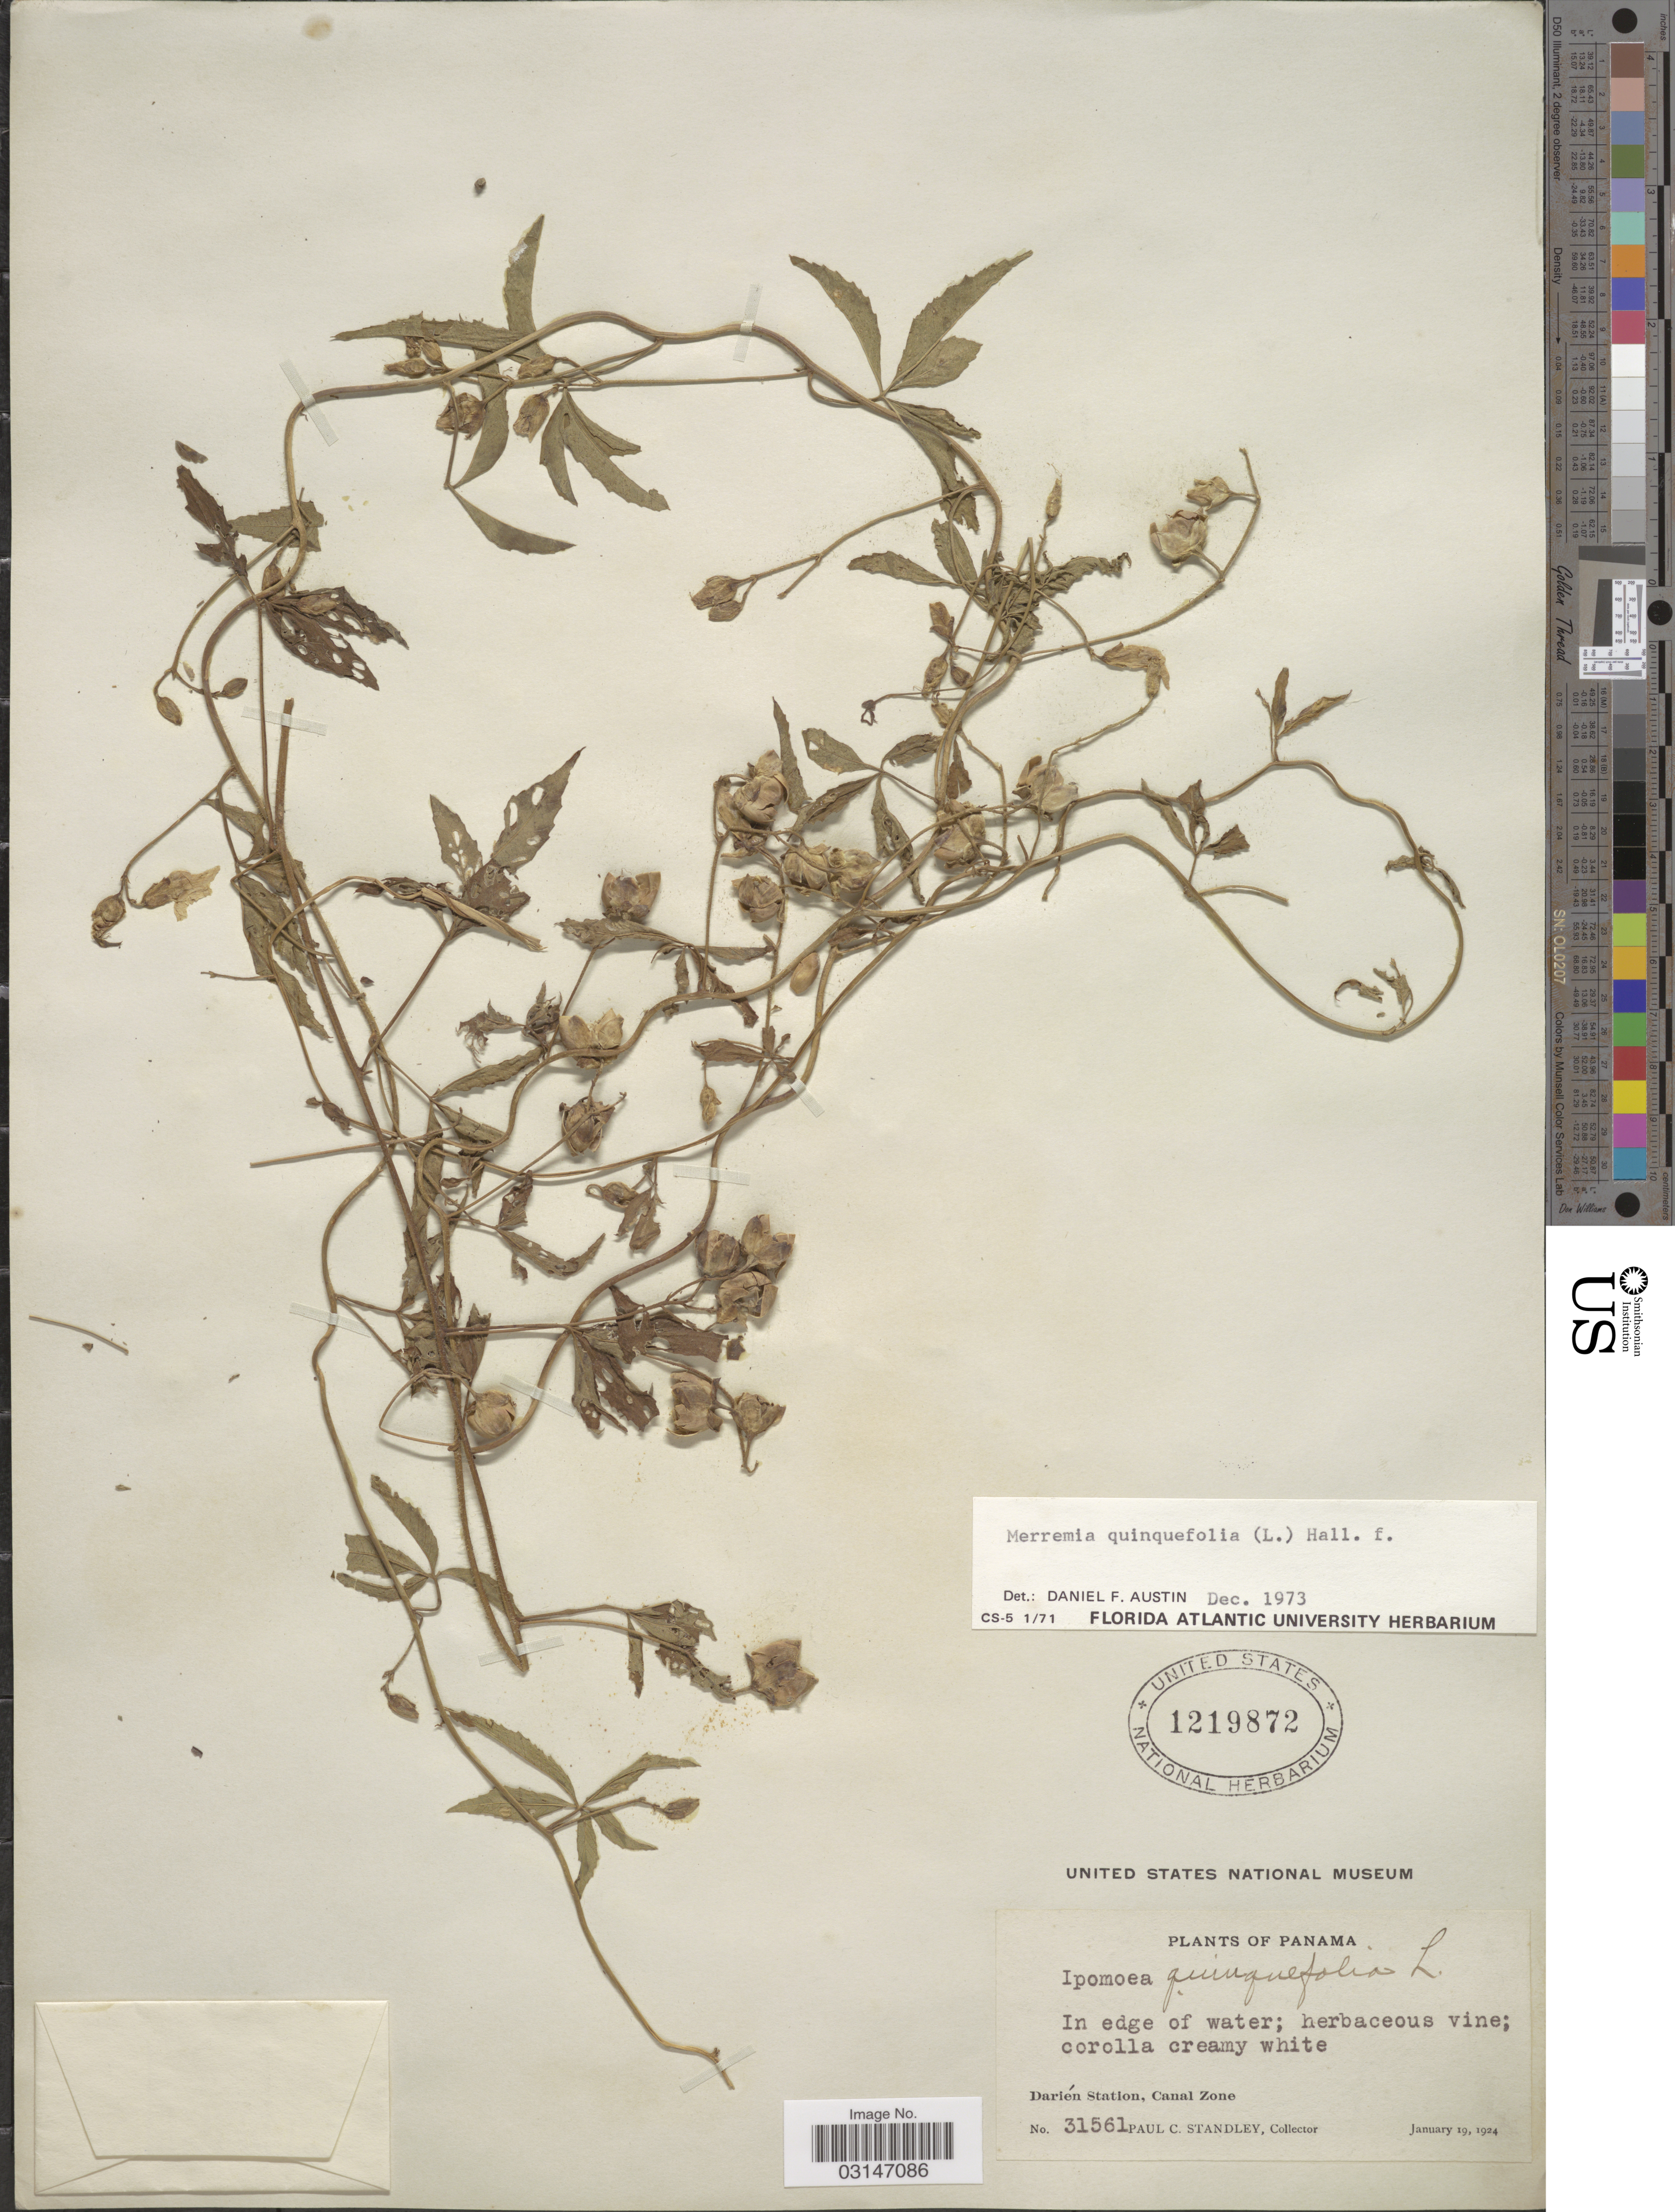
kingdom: Plantae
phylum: Tracheophyta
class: Magnoliopsida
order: Solanales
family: Convolvulaceae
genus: Distimake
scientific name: Distimake quinquefolius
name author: (L.) A. R. Simões & Staples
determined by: Strong, Mark T., (BOT), Smithsonian Institution - National Museum of Natural History (UNITED STATES)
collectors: P. C. Standley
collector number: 31561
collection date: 1924-01-19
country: Panama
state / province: Colón / Panamá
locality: Darién Station, Canal Zone.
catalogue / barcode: US 1219872